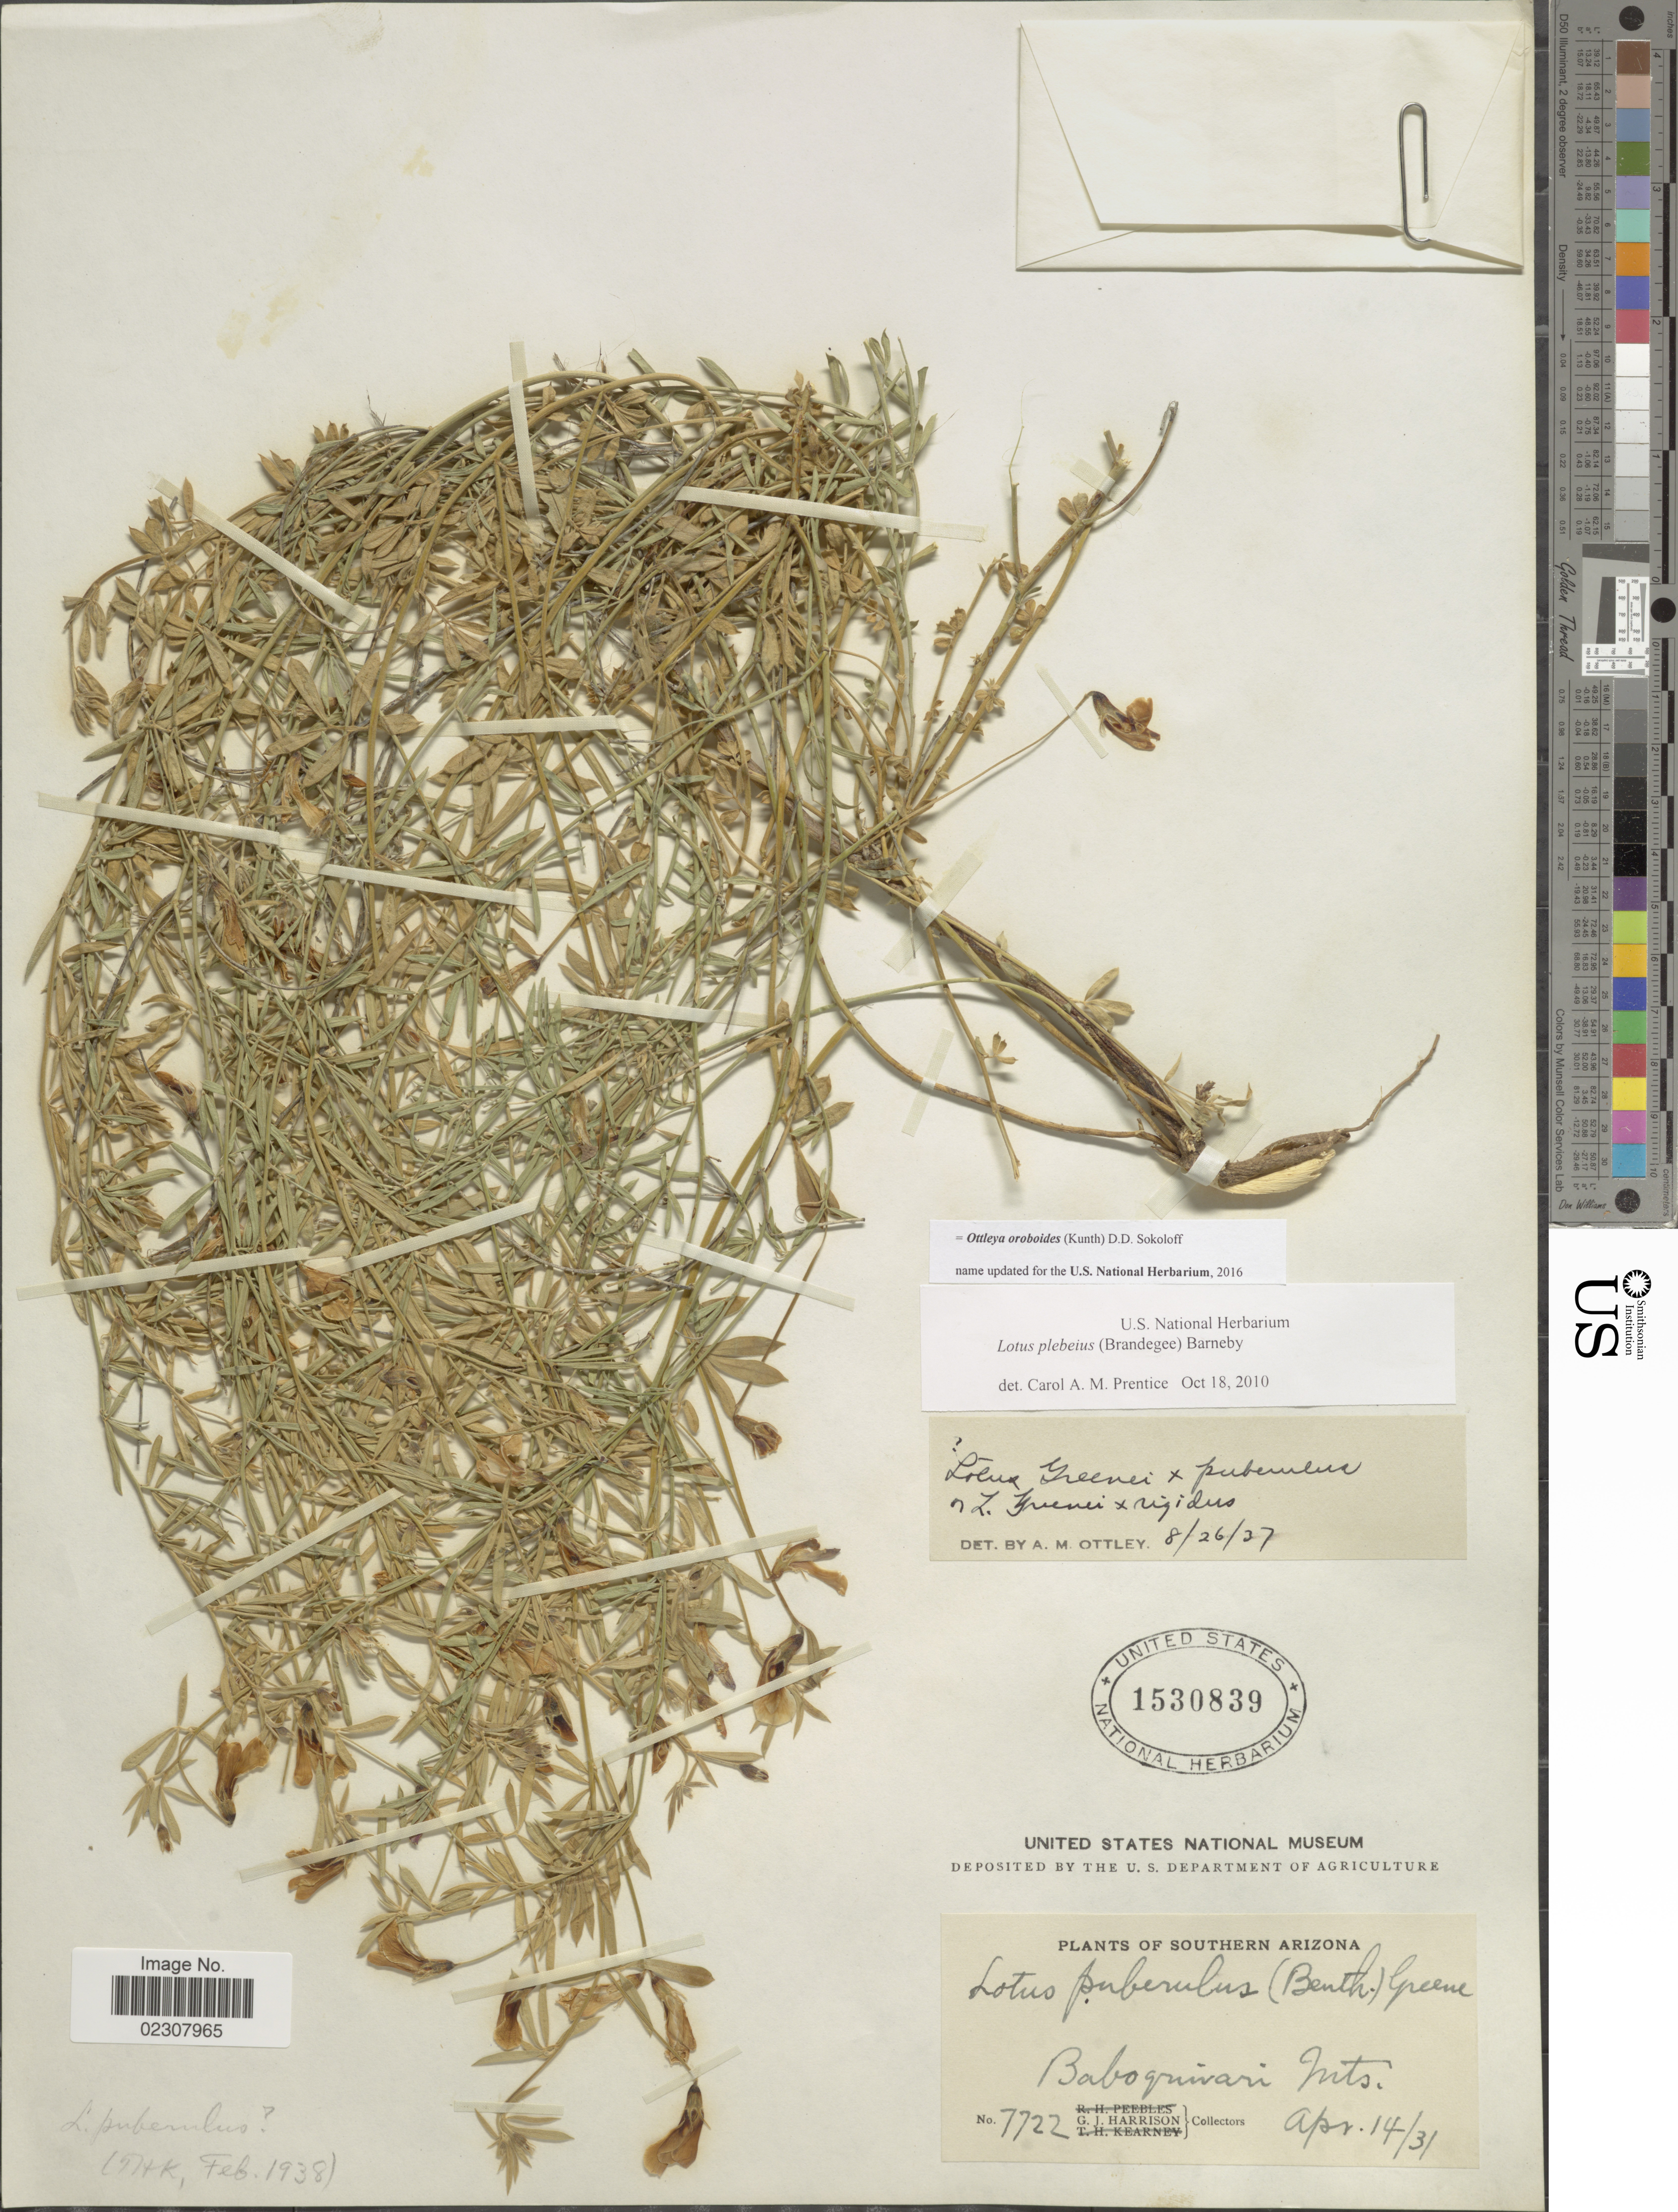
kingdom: Plantae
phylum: Tracheophyta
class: Magnoliopsida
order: Fabales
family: Fabaceae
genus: Ottleya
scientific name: Ottleya oroboides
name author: (Kunth) D.D. Sokoloff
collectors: G. J. Harrison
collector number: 7722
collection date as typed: Transcribed d/m/y: 14/4/31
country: United States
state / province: Arizona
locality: Southern Arizona, Baboquivari Mts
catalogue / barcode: US 1530839